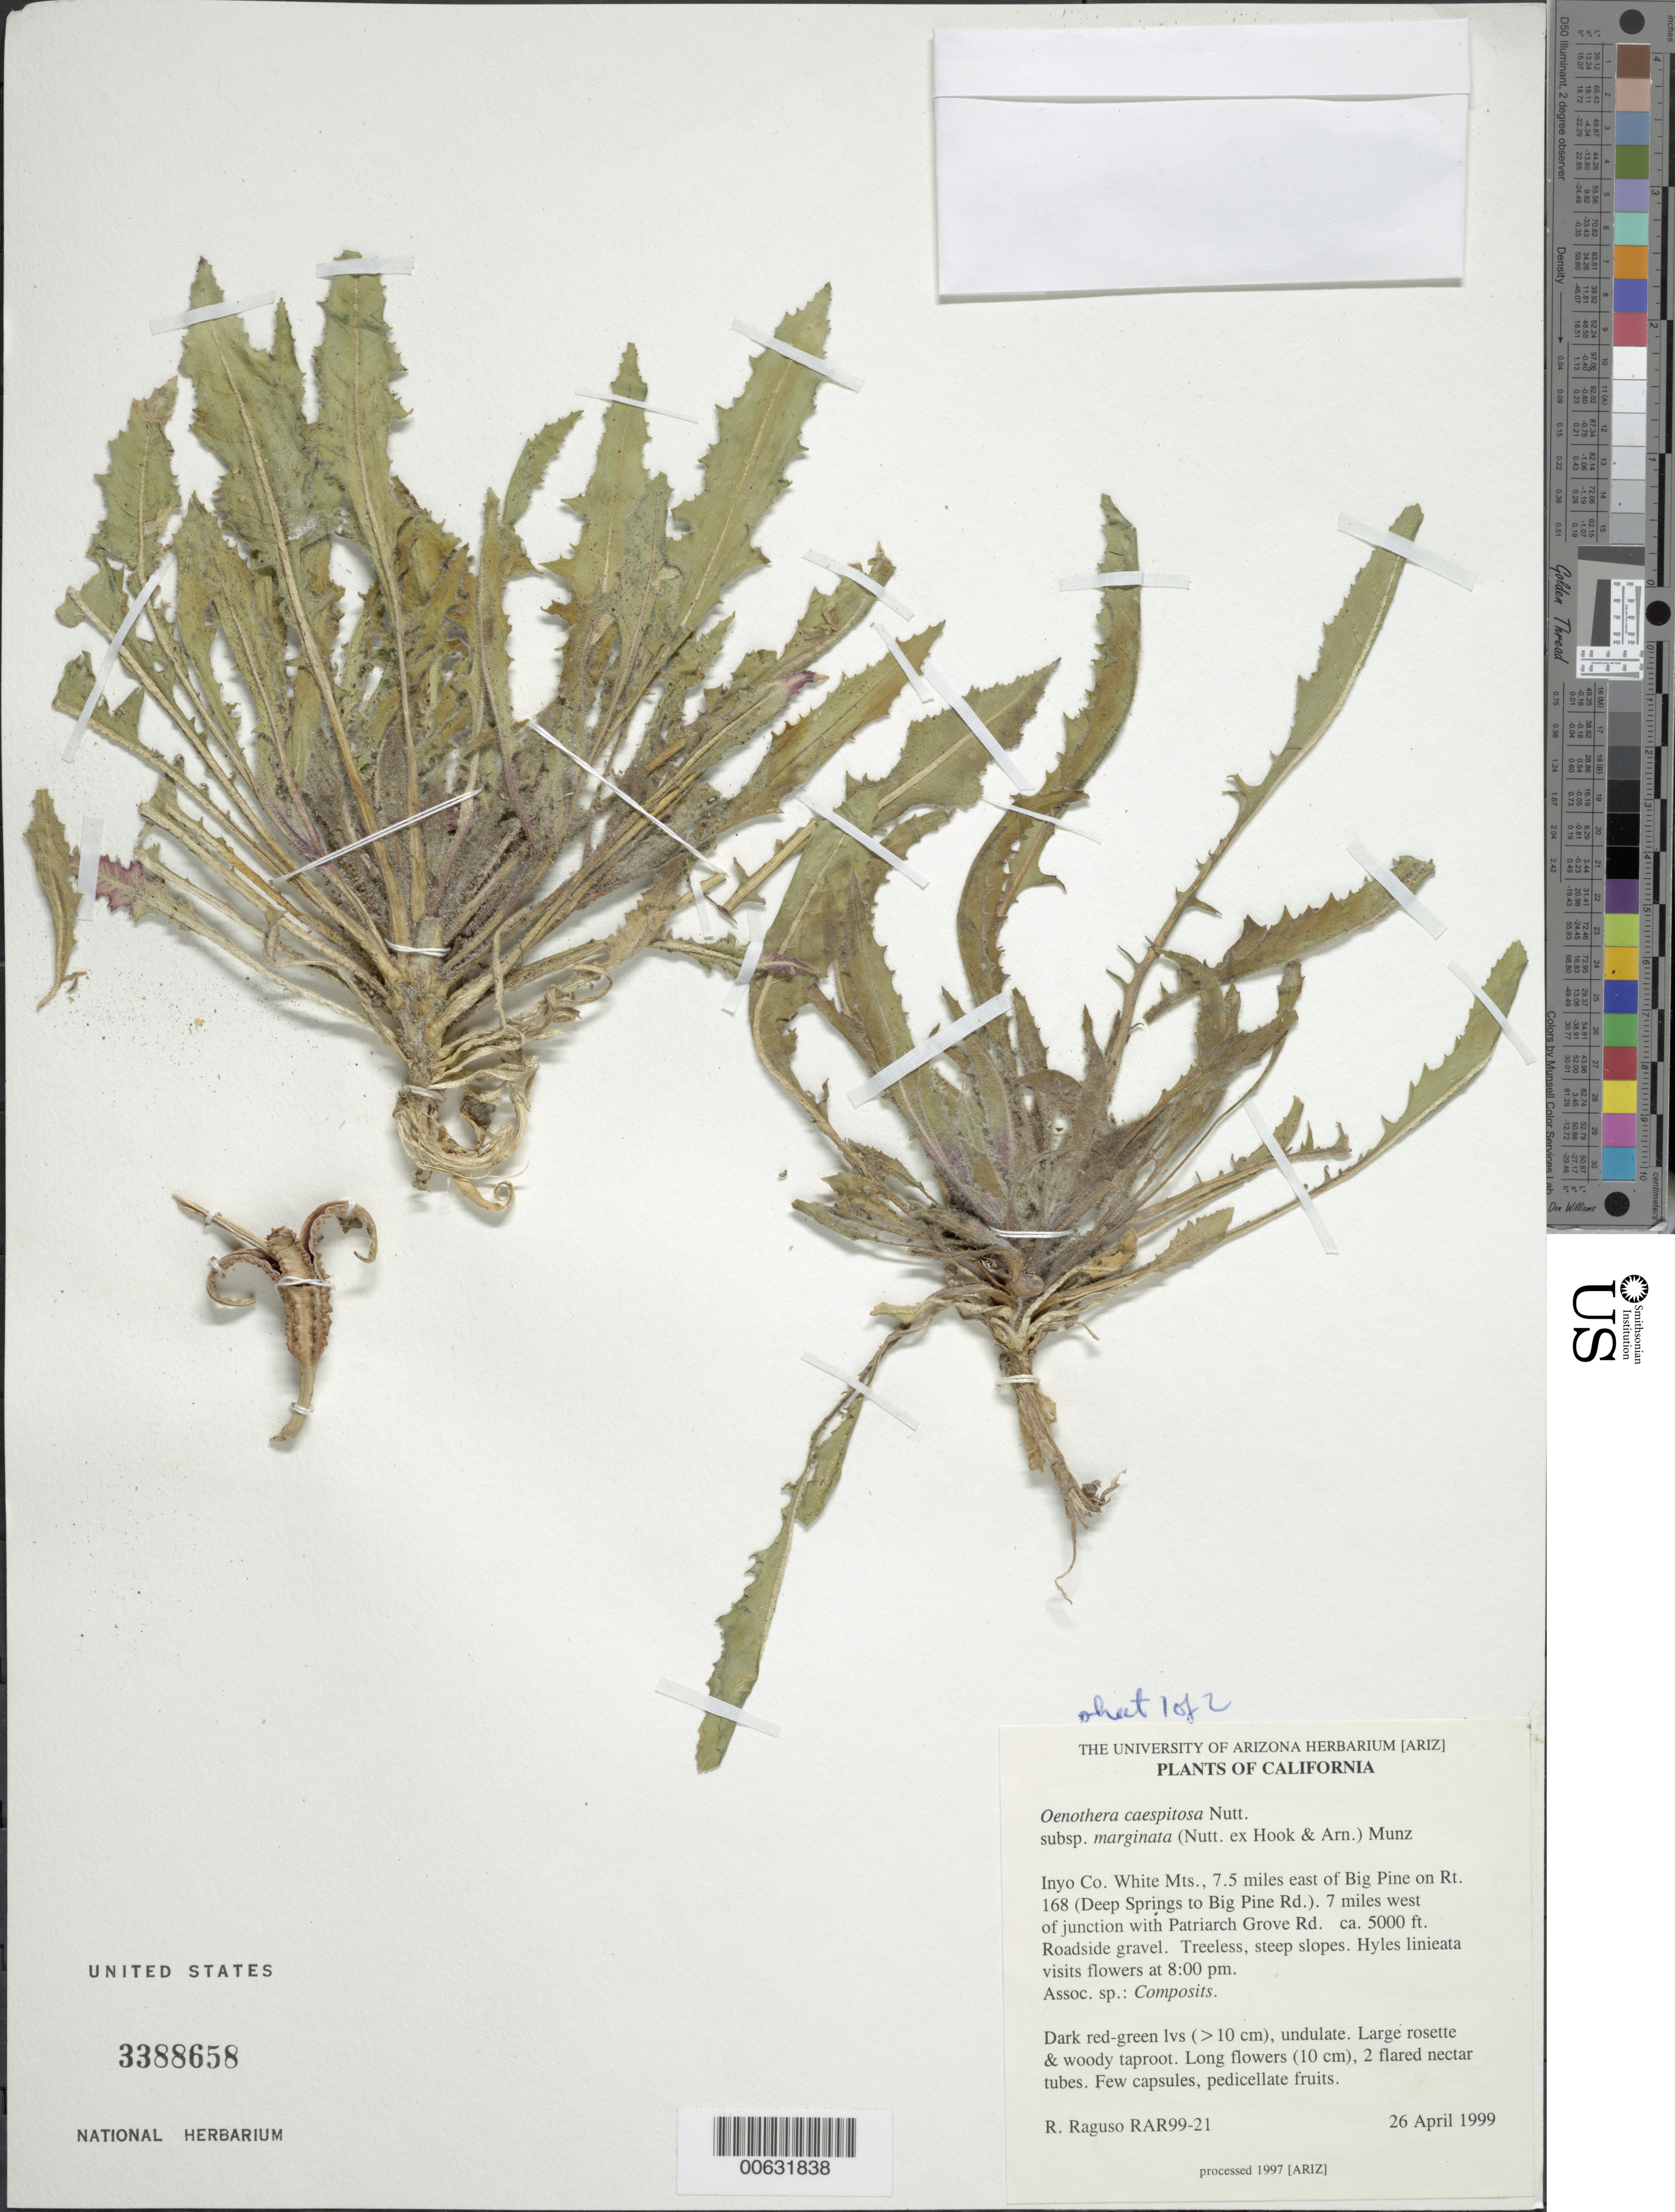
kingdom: Plantae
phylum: Tracheophyta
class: Magnoliopsida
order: Myrtales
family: Onagraceae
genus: Oenothera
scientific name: Oenothera cespitosa subsp. marginata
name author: (Nutt. ex Hook. & Arn.) Munz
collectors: R. Raguso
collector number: RAR99-21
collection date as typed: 26 Apr 1999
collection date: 1999-04-26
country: United States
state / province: California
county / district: Inyo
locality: White Mts, E of Big Pine on Rt. 168 (Deep Springs to Big Pine Td) W of junc. With Patriarch Grove Td.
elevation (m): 1524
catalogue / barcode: US 3388658